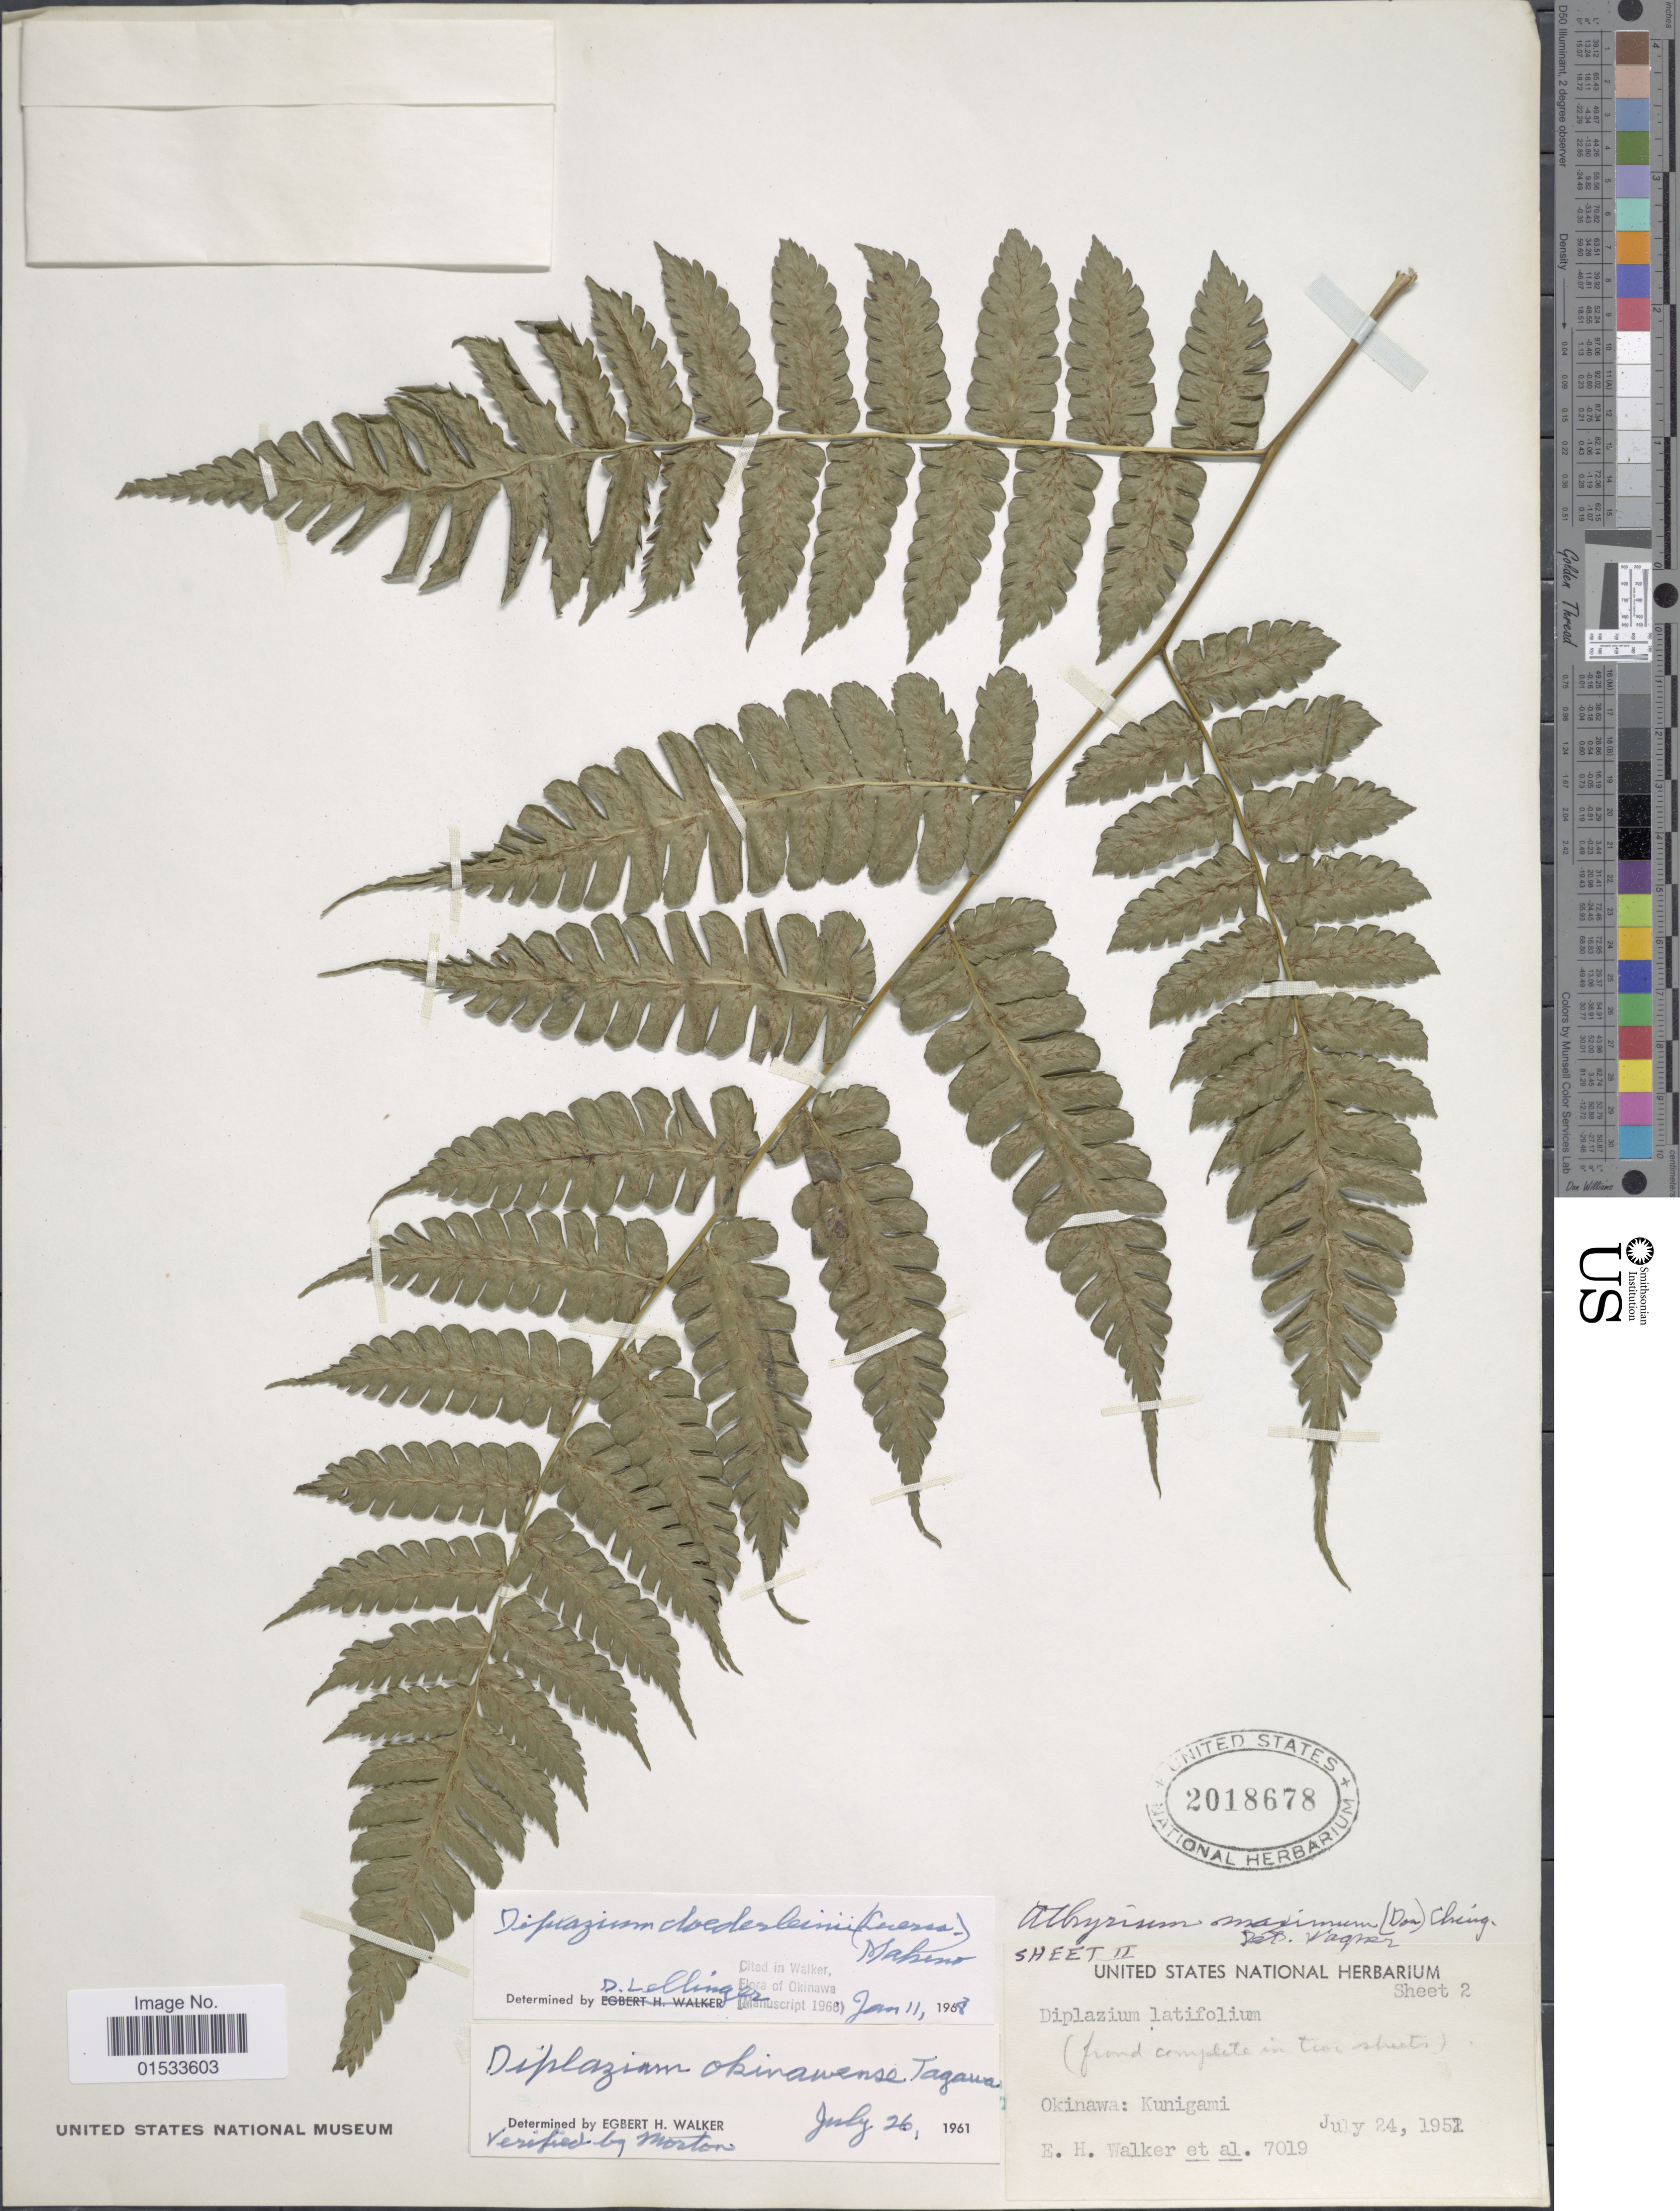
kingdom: Plantae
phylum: Tracheophyta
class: Polypodiopsida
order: Polypodiales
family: Athyriaceae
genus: Diplazium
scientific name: Diplazium doederleinii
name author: (Luerss.) Makino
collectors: E. H. Walker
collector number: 7019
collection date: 1952-07-24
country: Japan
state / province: Okinawa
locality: Kunigami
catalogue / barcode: US 2018678